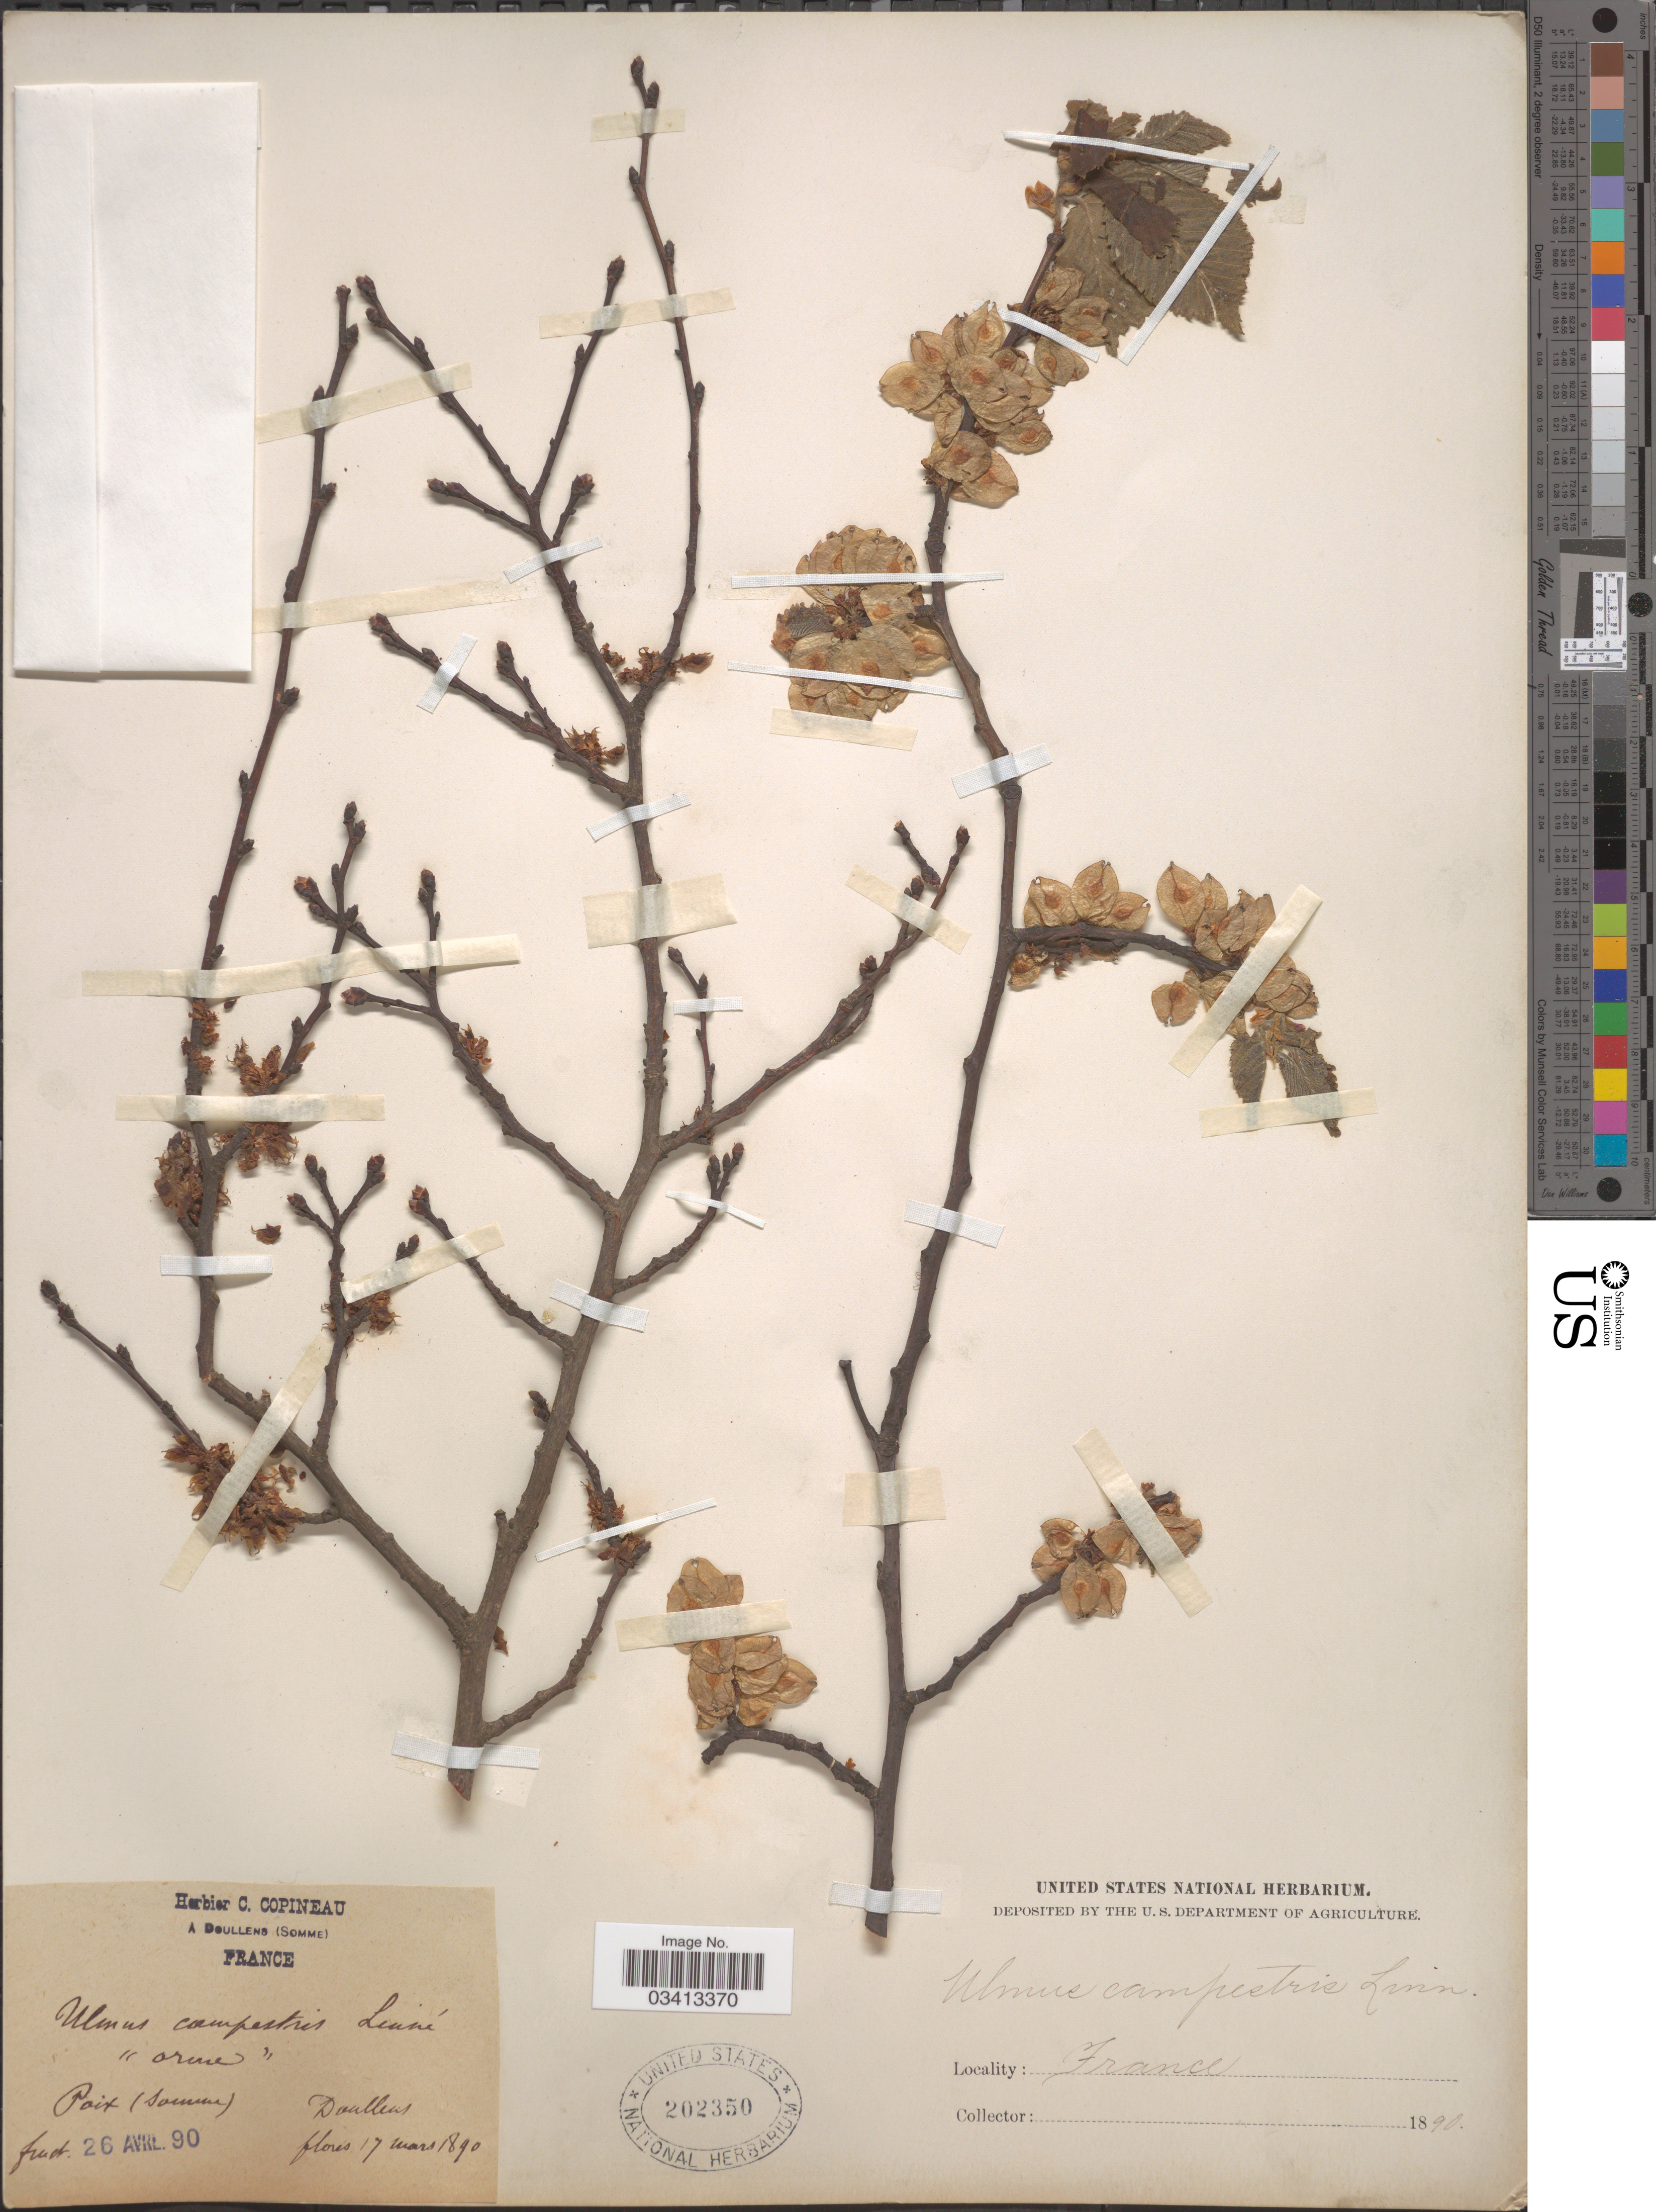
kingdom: Plantae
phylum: Tracheophyta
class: Magnoliopsida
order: Rosales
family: Ulmaceae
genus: Ulmus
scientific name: Ulmus campestris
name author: L.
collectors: ex herb. C. Copineau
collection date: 1890-03-17/1890-04-26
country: France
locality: Poix (Somme) Doullens.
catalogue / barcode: US 202350